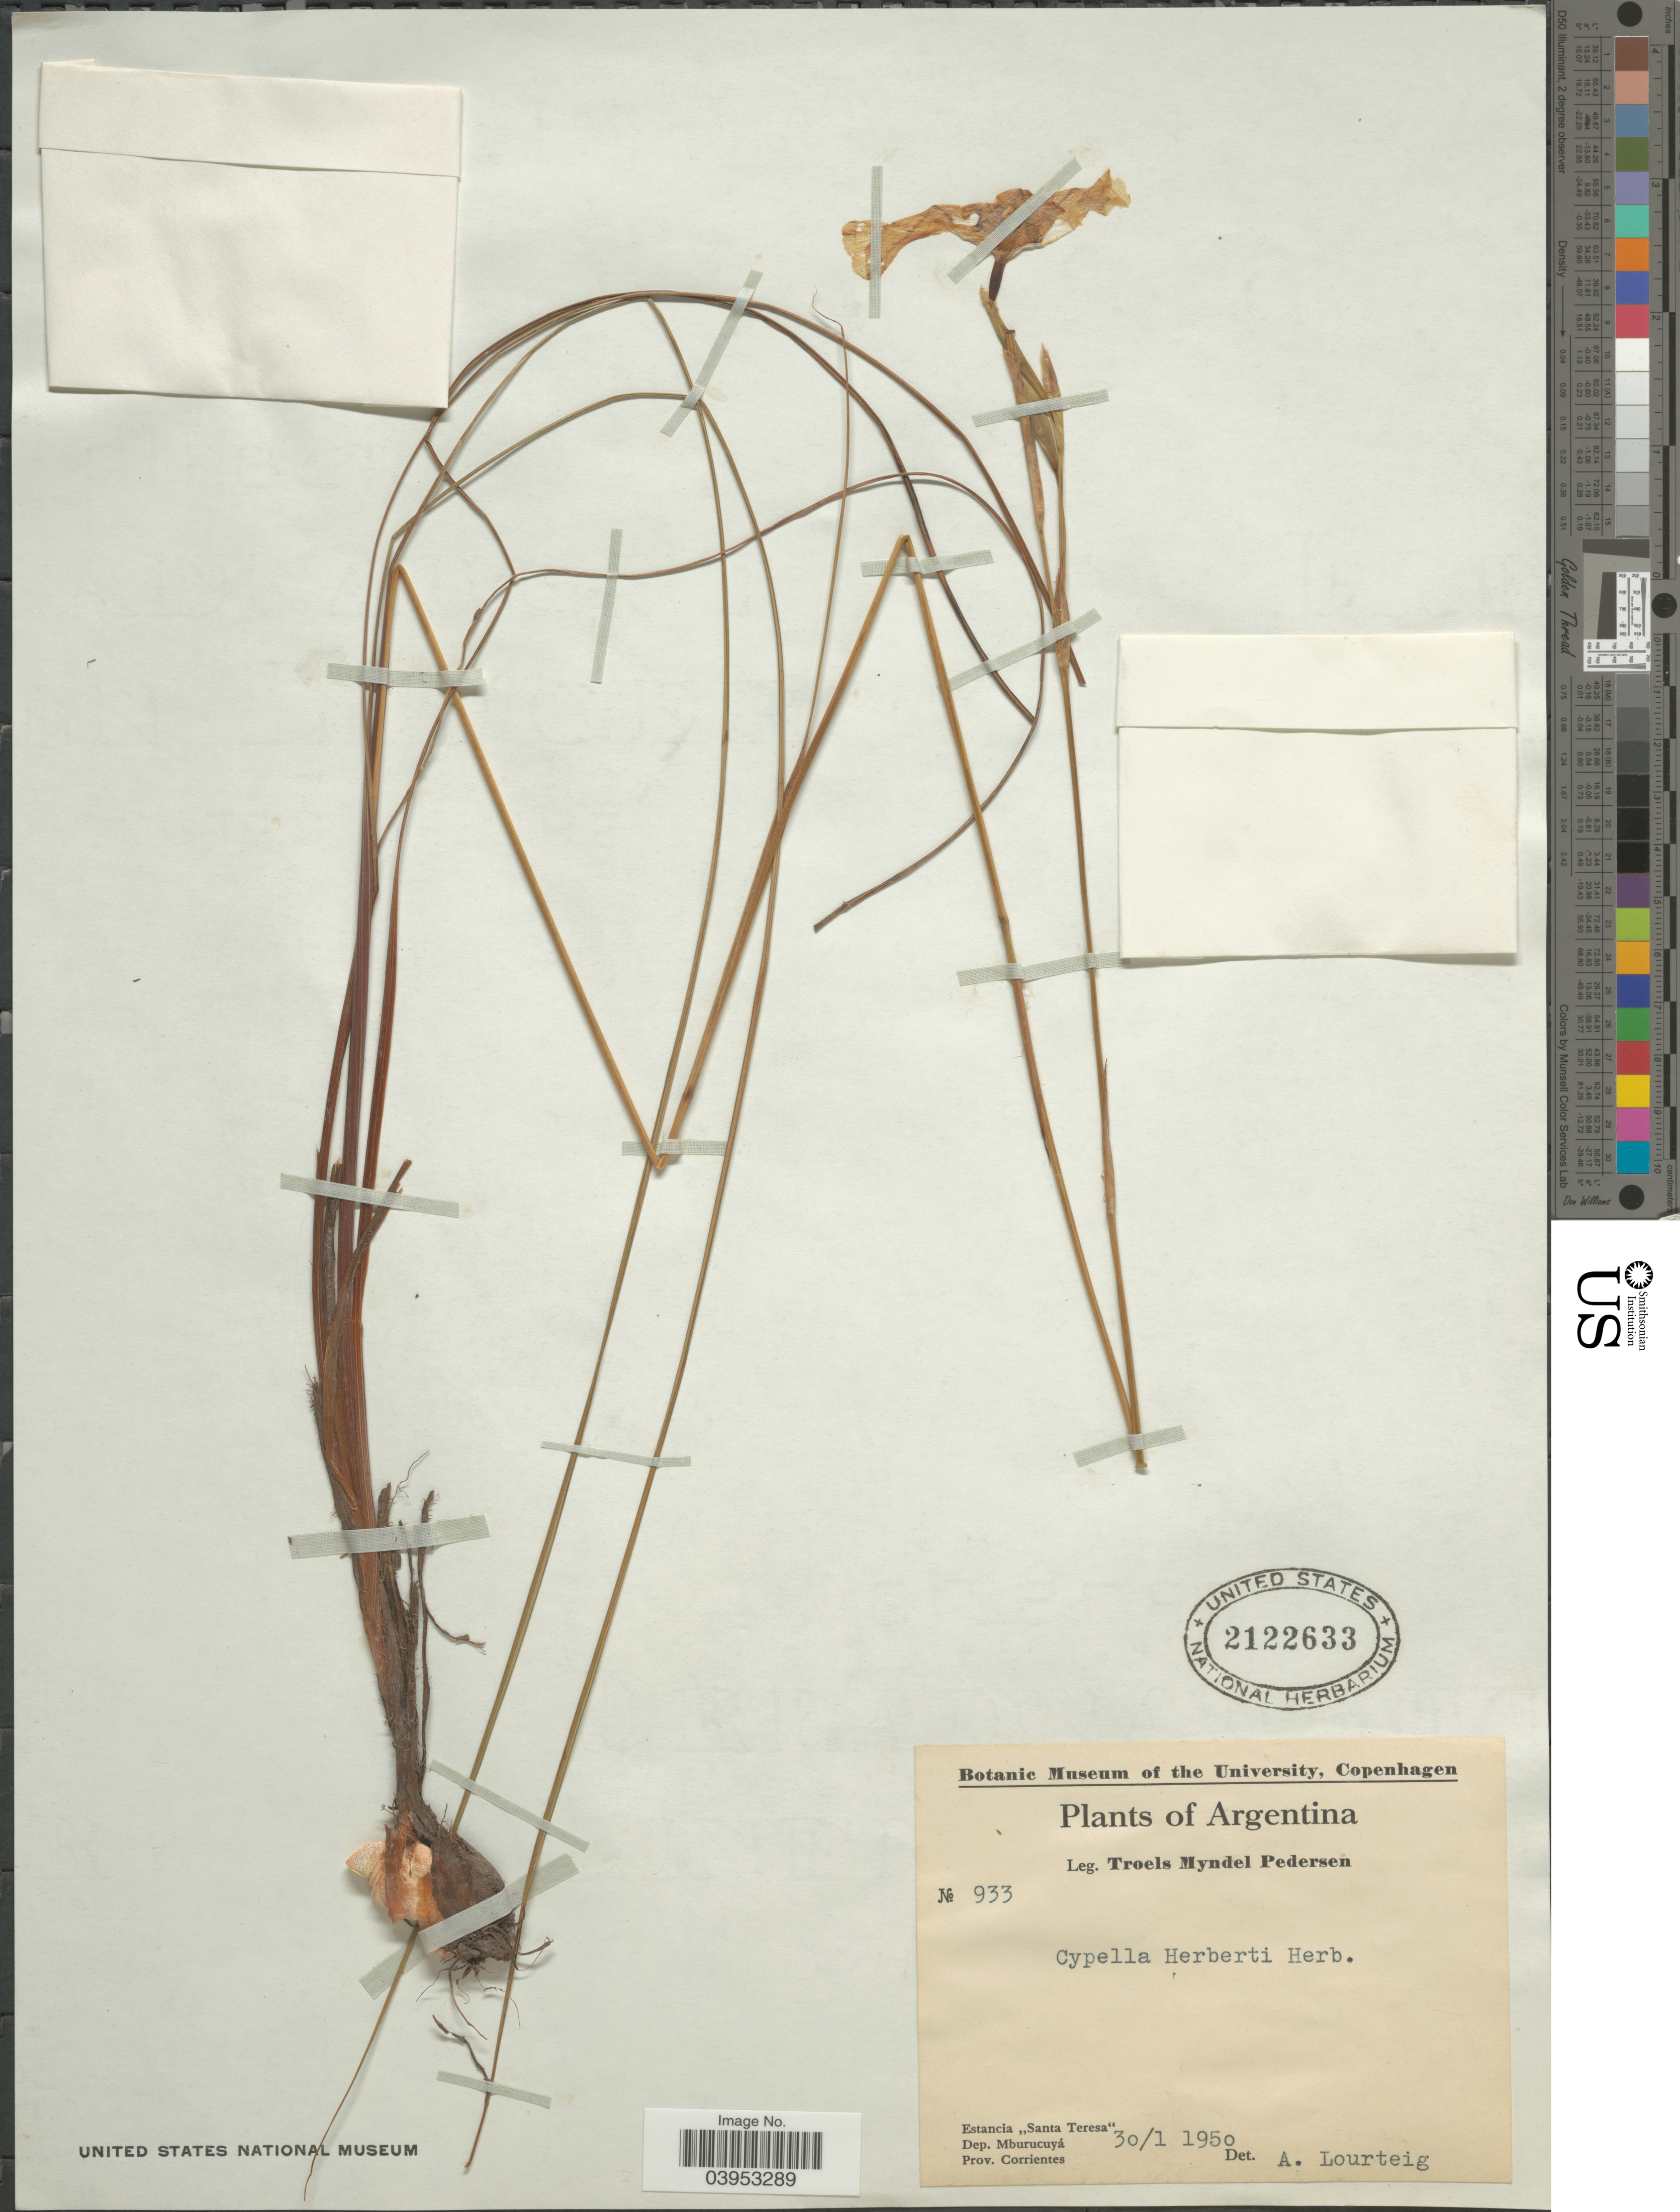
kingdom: Plantae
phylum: Tracheophyta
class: Liliopsida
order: Asparagales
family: Iridaceae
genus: Cypella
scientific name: Cypella herbertii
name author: (Lindl.) Herb.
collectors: T. Pederson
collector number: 933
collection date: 1950-01-30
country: Argentina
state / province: Corrientes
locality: Estancia "Santa Teresa". Dep. Mburucuyá.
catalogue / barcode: US 2122633